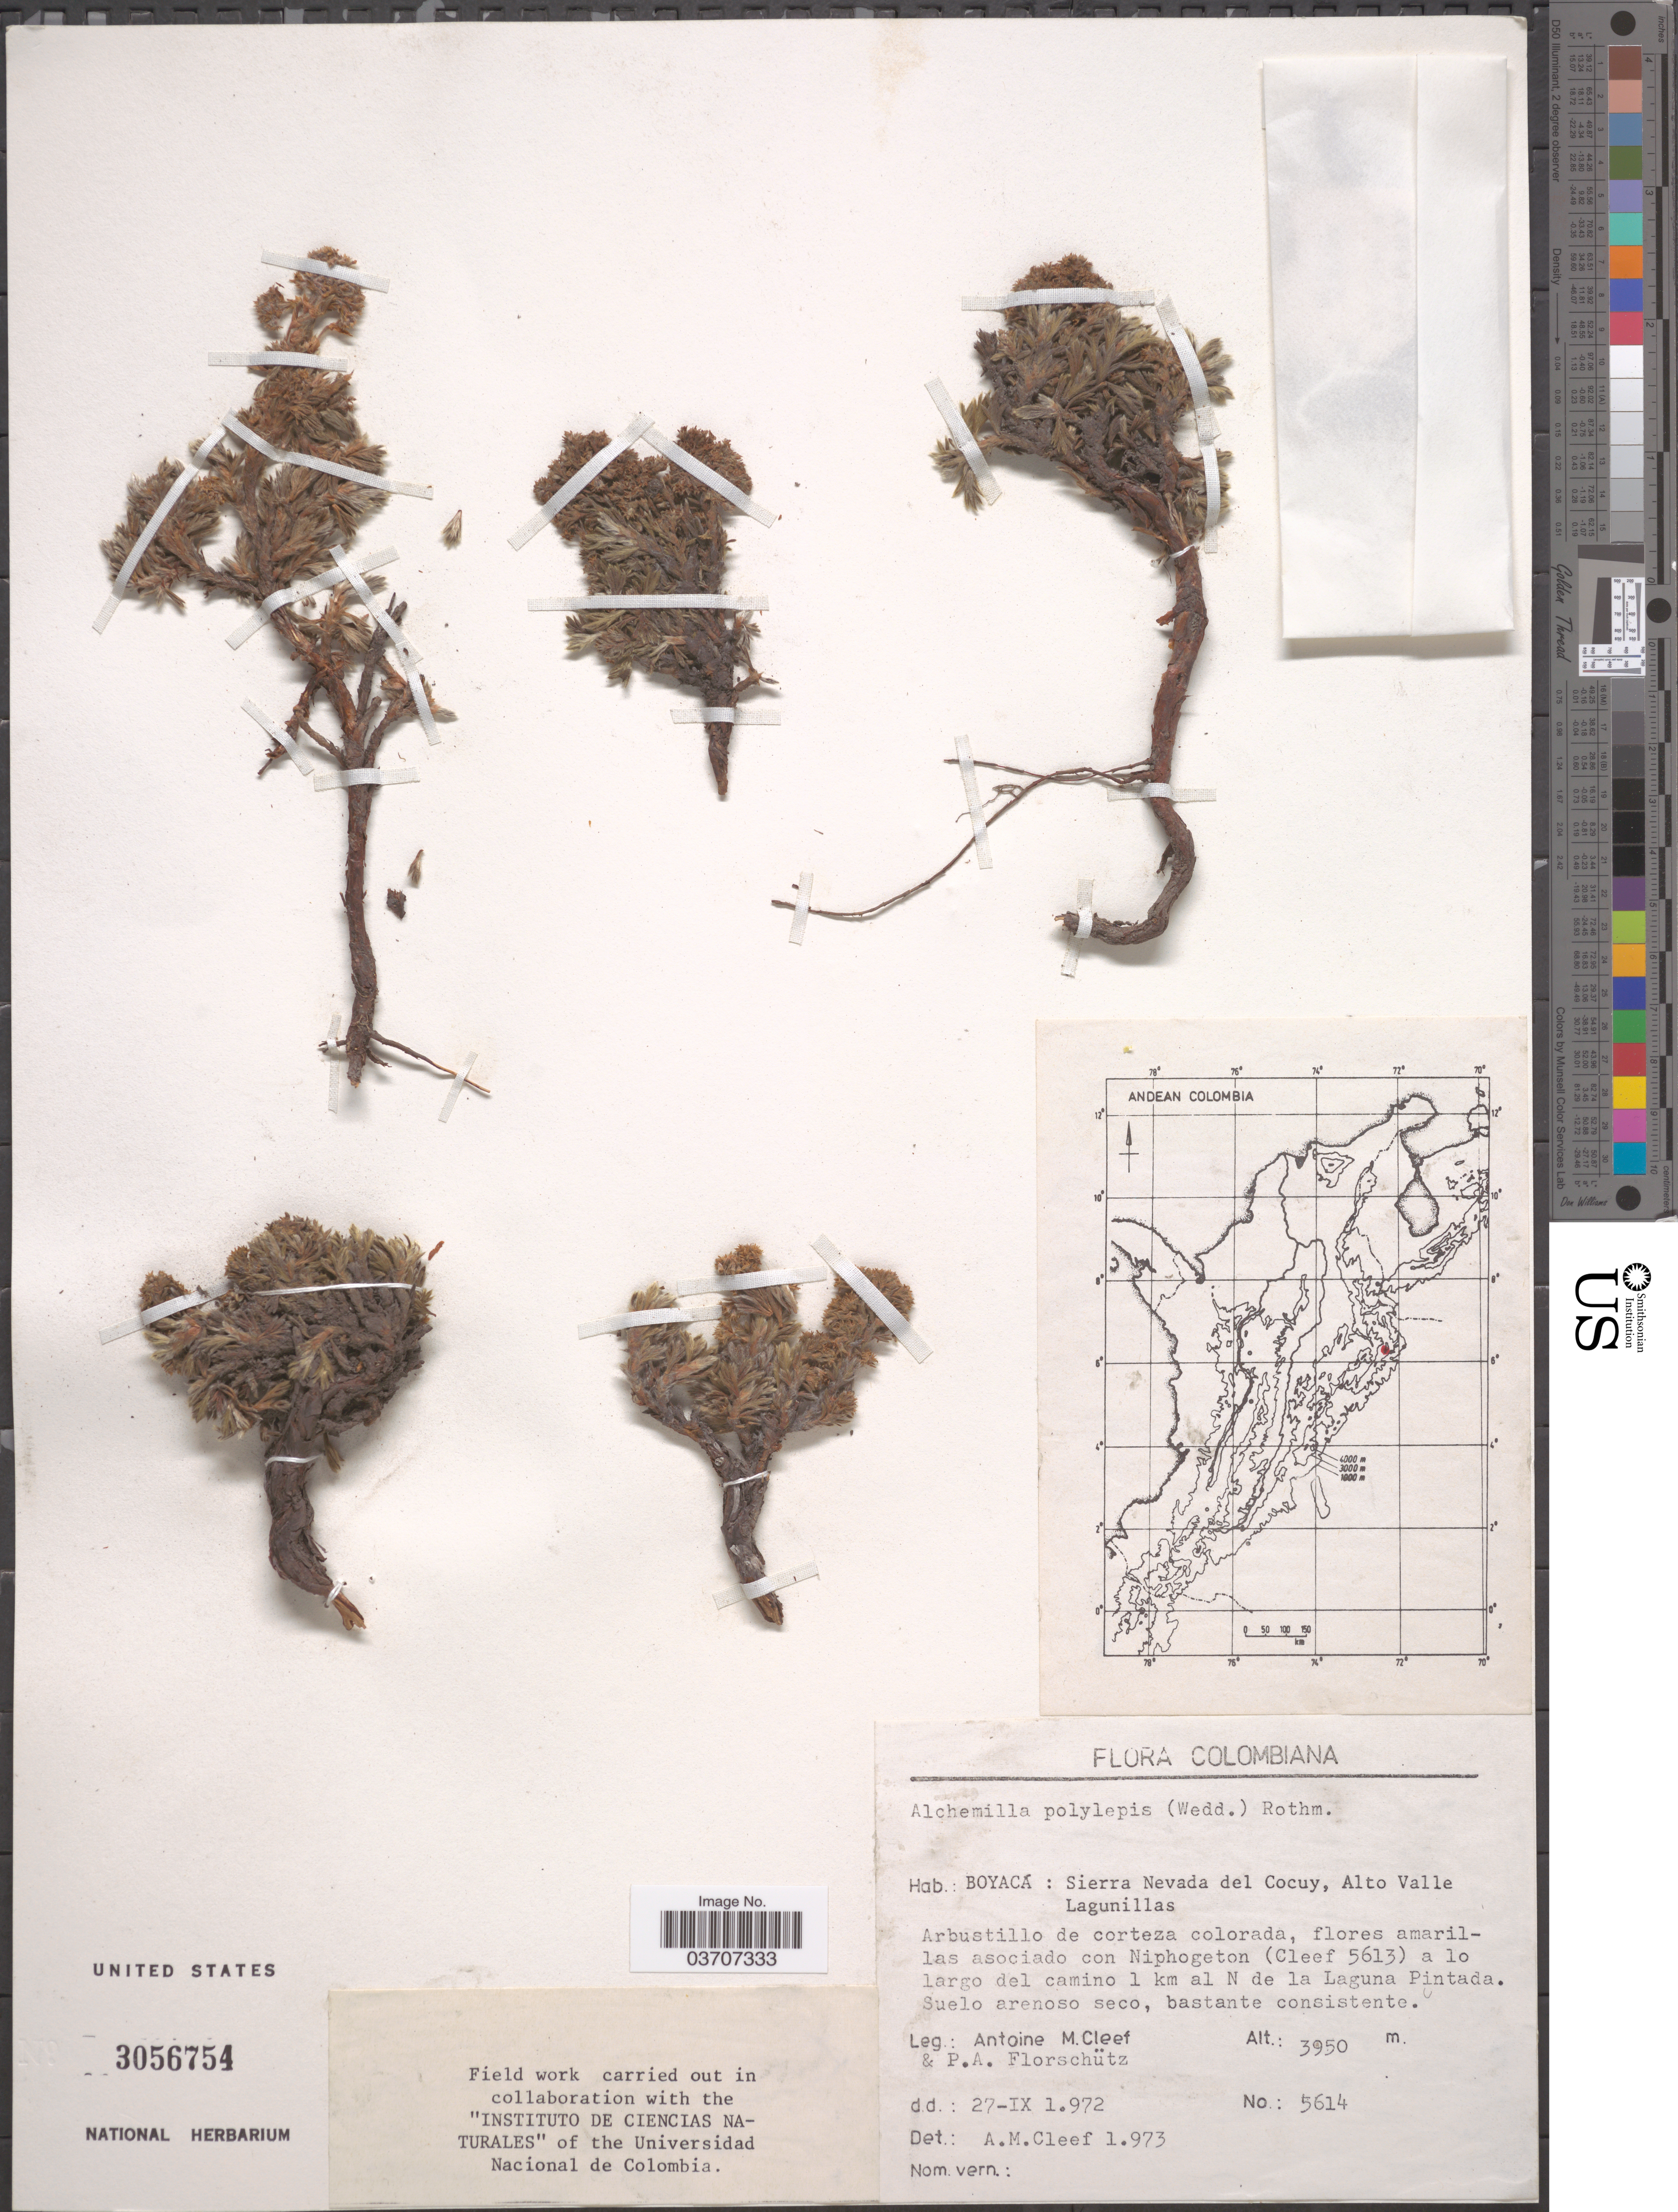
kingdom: Plantae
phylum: Tracheophyta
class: Magnoliopsida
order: Rosales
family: Rosaceae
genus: Lachemilla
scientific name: Lachemilla polylepis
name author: (Wedd.) Rothm.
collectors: A. M. Cleef & P. Florschütz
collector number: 5614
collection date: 1972-09-27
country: Colombia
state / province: Boyacá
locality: Sierra Nevada del Cocuy, Alto Valle Lagunillas. A lo largo del camino 1 km al N de la Laguna Pintada.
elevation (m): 3950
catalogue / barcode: US 3056754